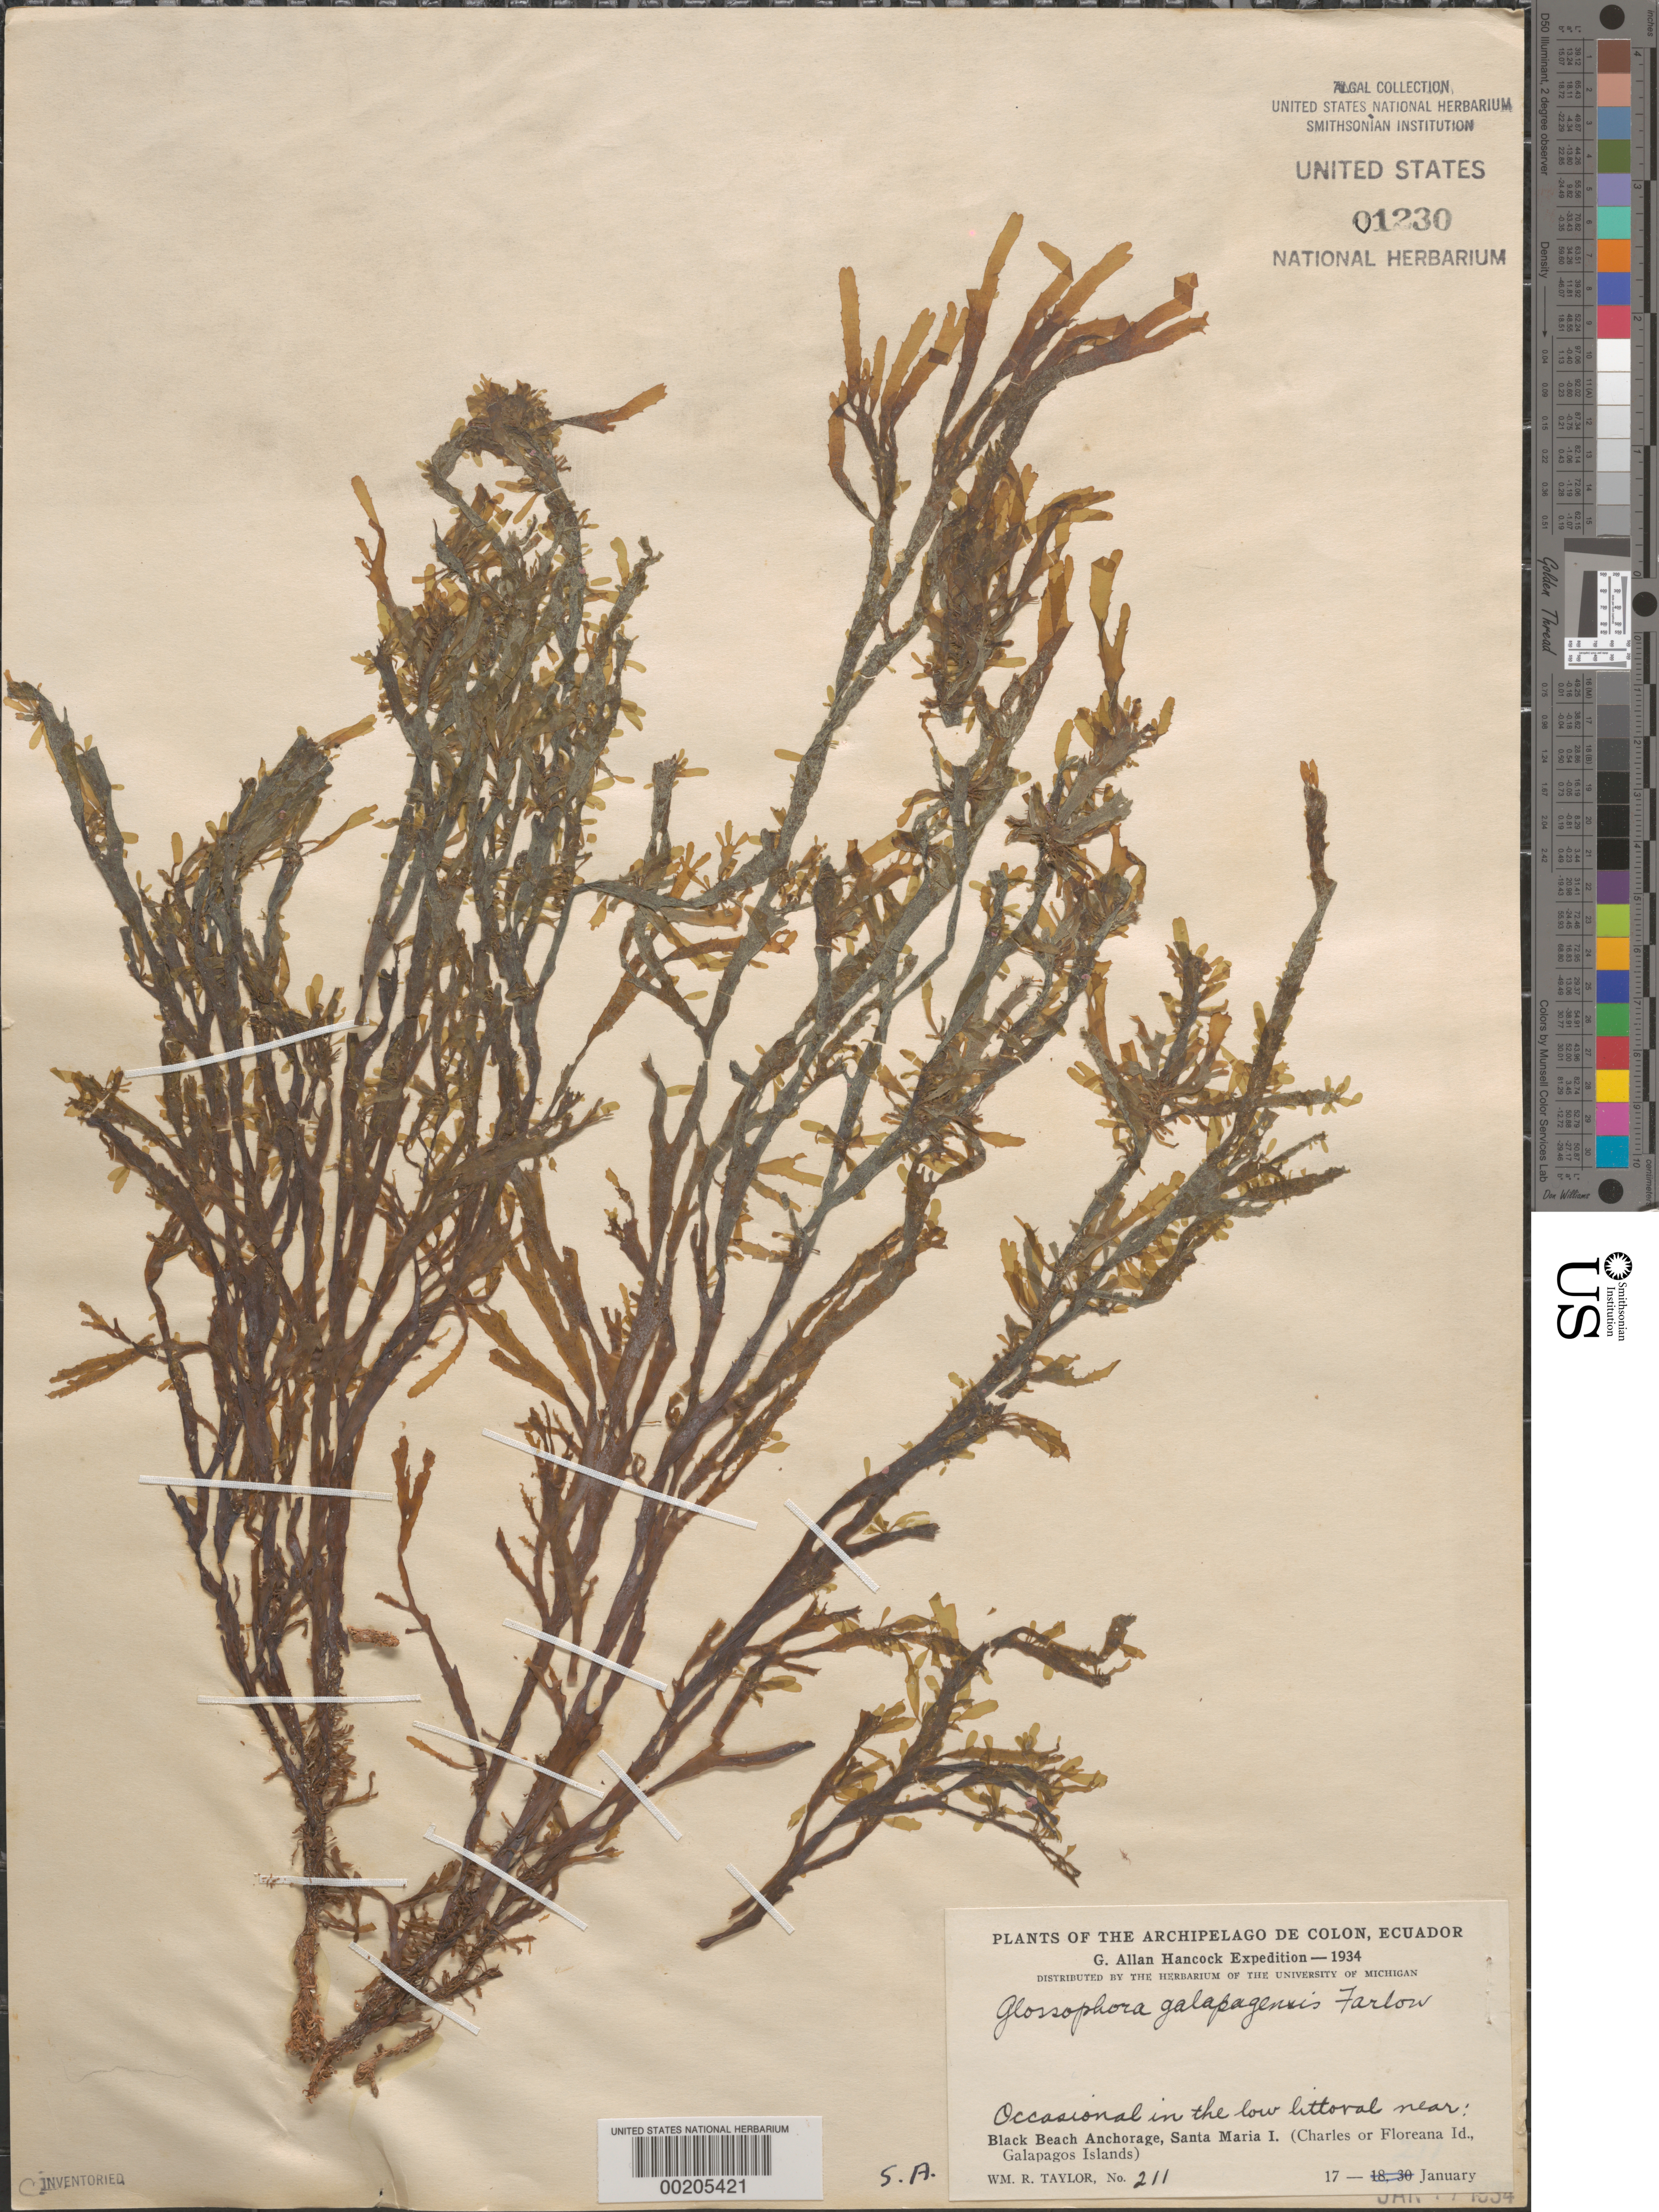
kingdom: Chromista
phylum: Ochrophyta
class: Phaeophyceae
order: Dictyotales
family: Dictyotaceae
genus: Dictyota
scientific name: Dictyota galapagensis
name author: (Farl.) De Clerck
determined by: Algae name updating Project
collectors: W. R. Taylor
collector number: WRT 34-211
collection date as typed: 17 Jan 1934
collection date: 1934-01-17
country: Ecuador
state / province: Colón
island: Floreana [Charles, Santa Maria]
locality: Black Beach Anchorage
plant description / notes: G. Allan Hancock Expedition, 1934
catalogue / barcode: US 1230